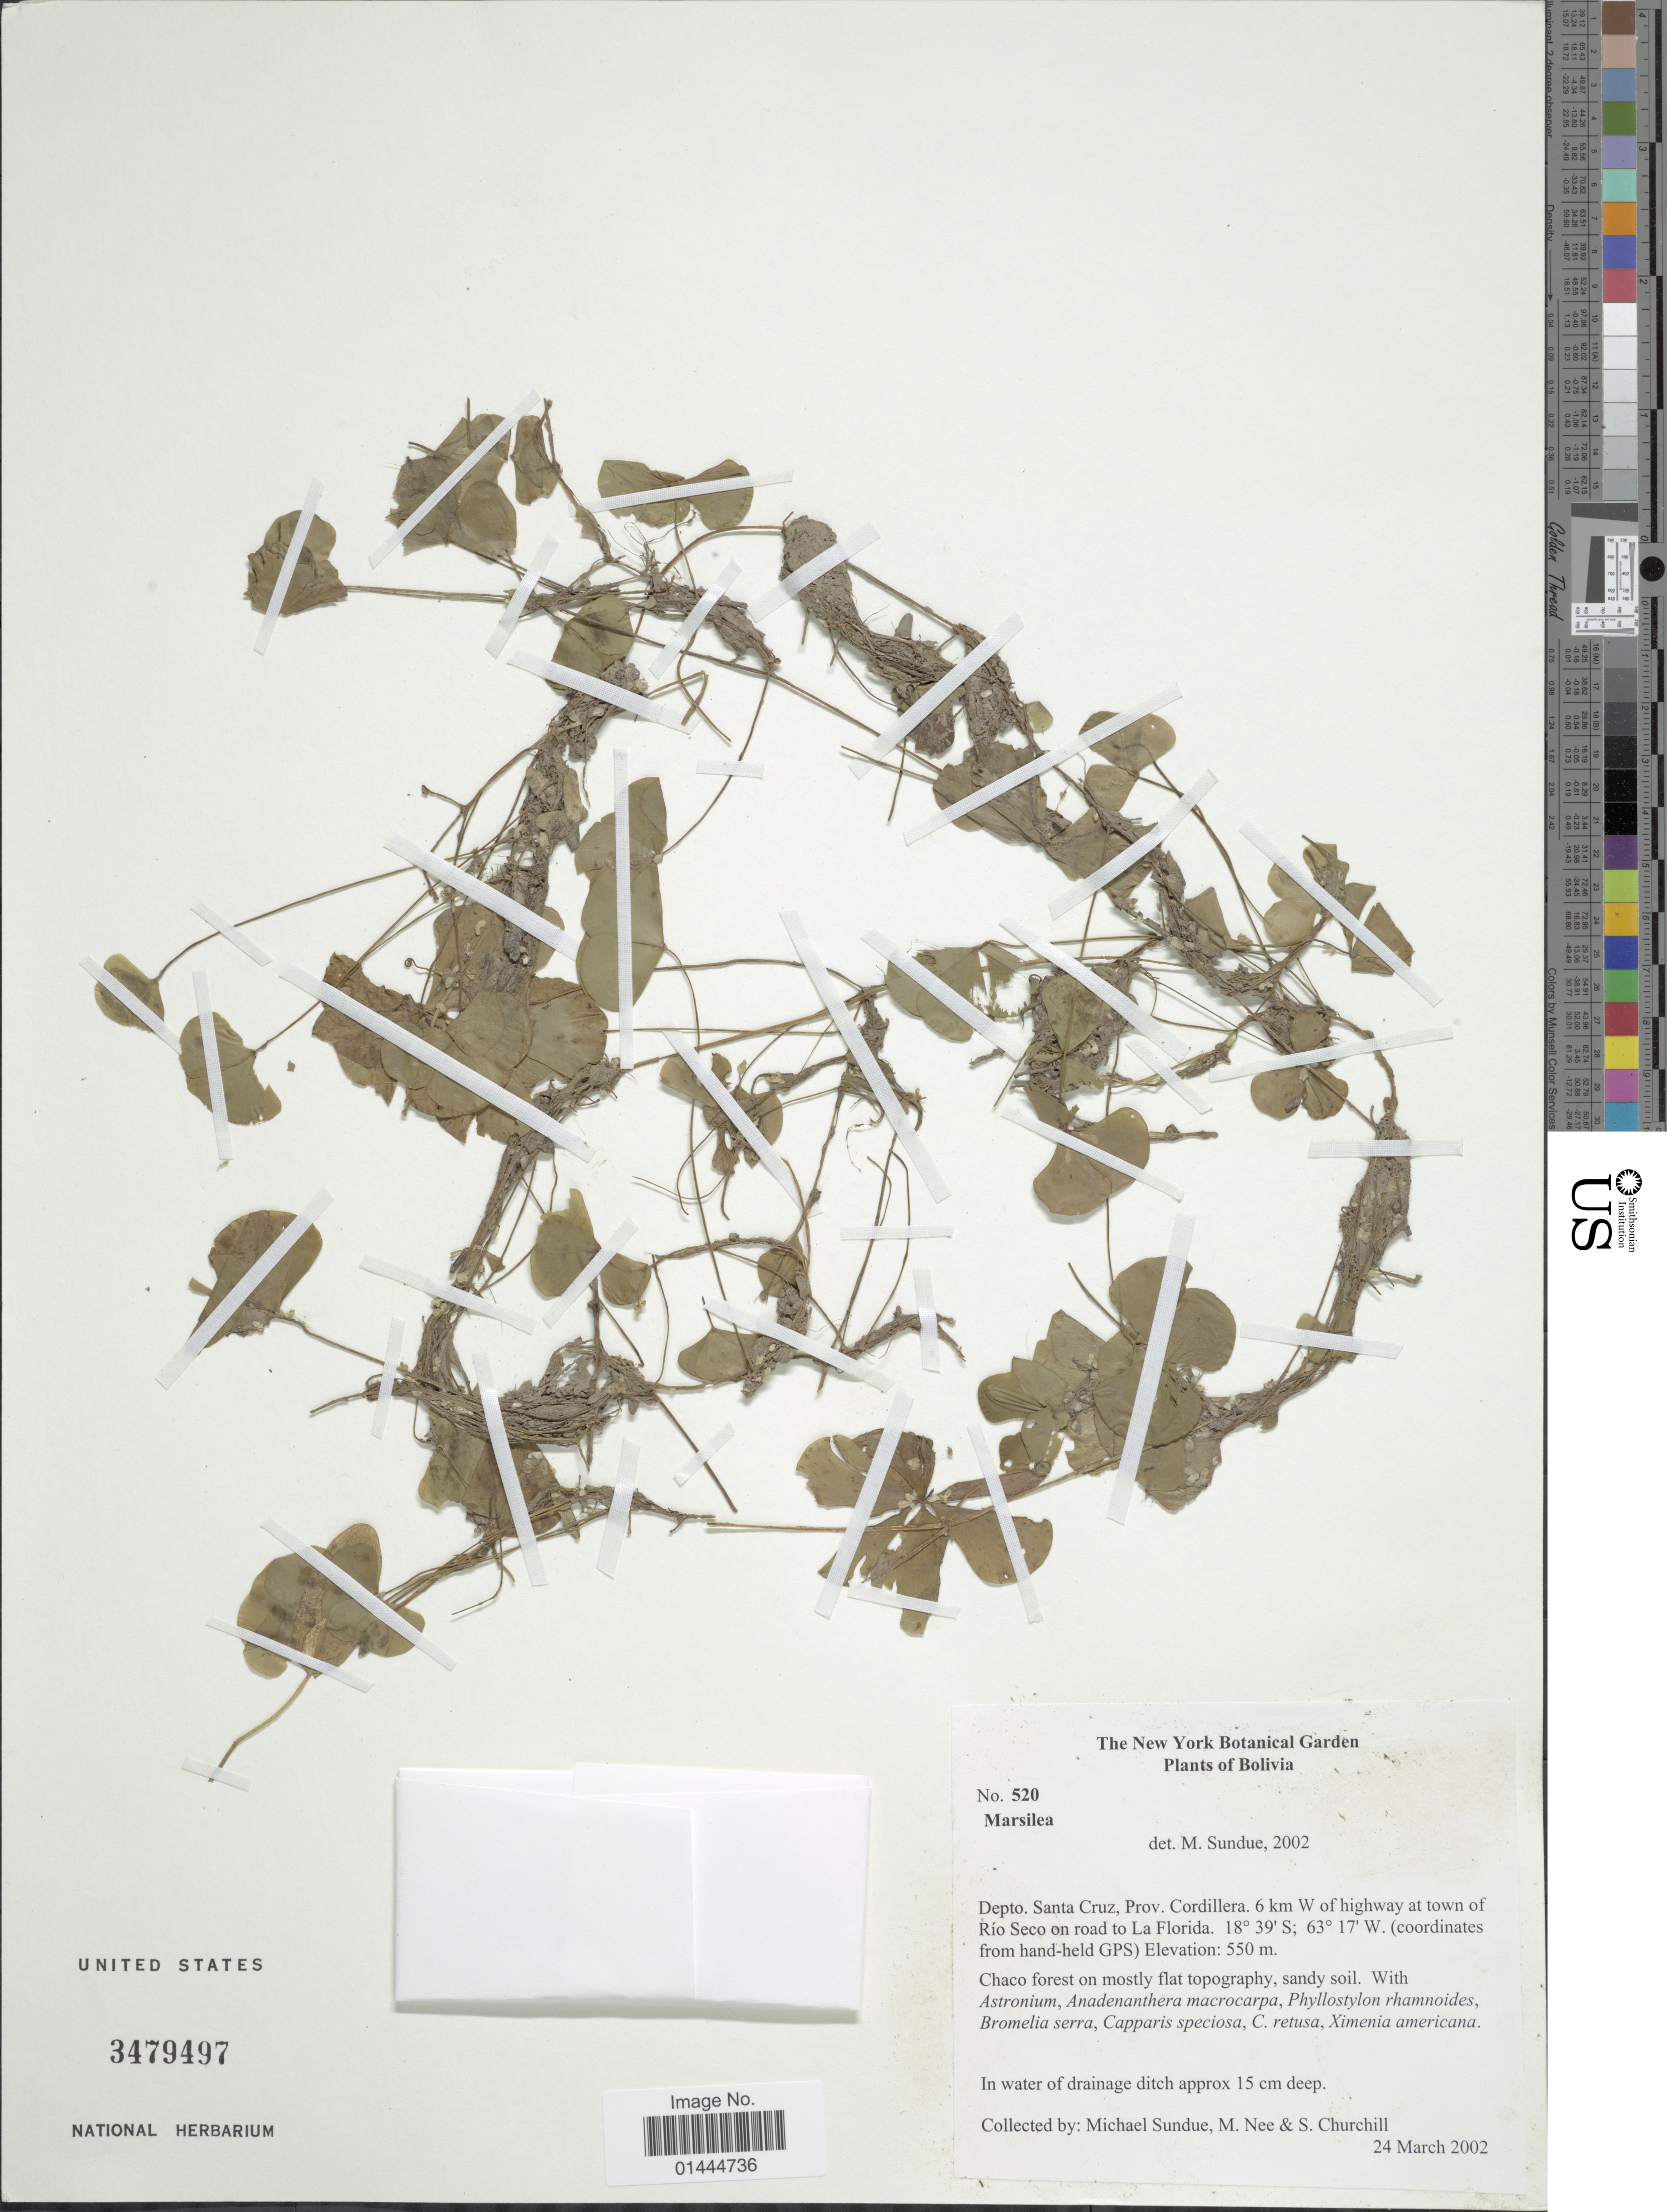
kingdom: Plantae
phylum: Tracheophyta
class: Polypodiopsida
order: Salviniales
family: Marsileaceae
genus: Marsilea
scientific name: Marsilea sp.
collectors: M. Sundue, M. Nee & S. Churchill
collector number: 520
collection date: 2002-03-24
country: Bolivia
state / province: Santa Cruz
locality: Prov. Cordillera, 6 km W of highway at town of Rio Seco on road to La Florida.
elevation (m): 550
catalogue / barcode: US 3479497